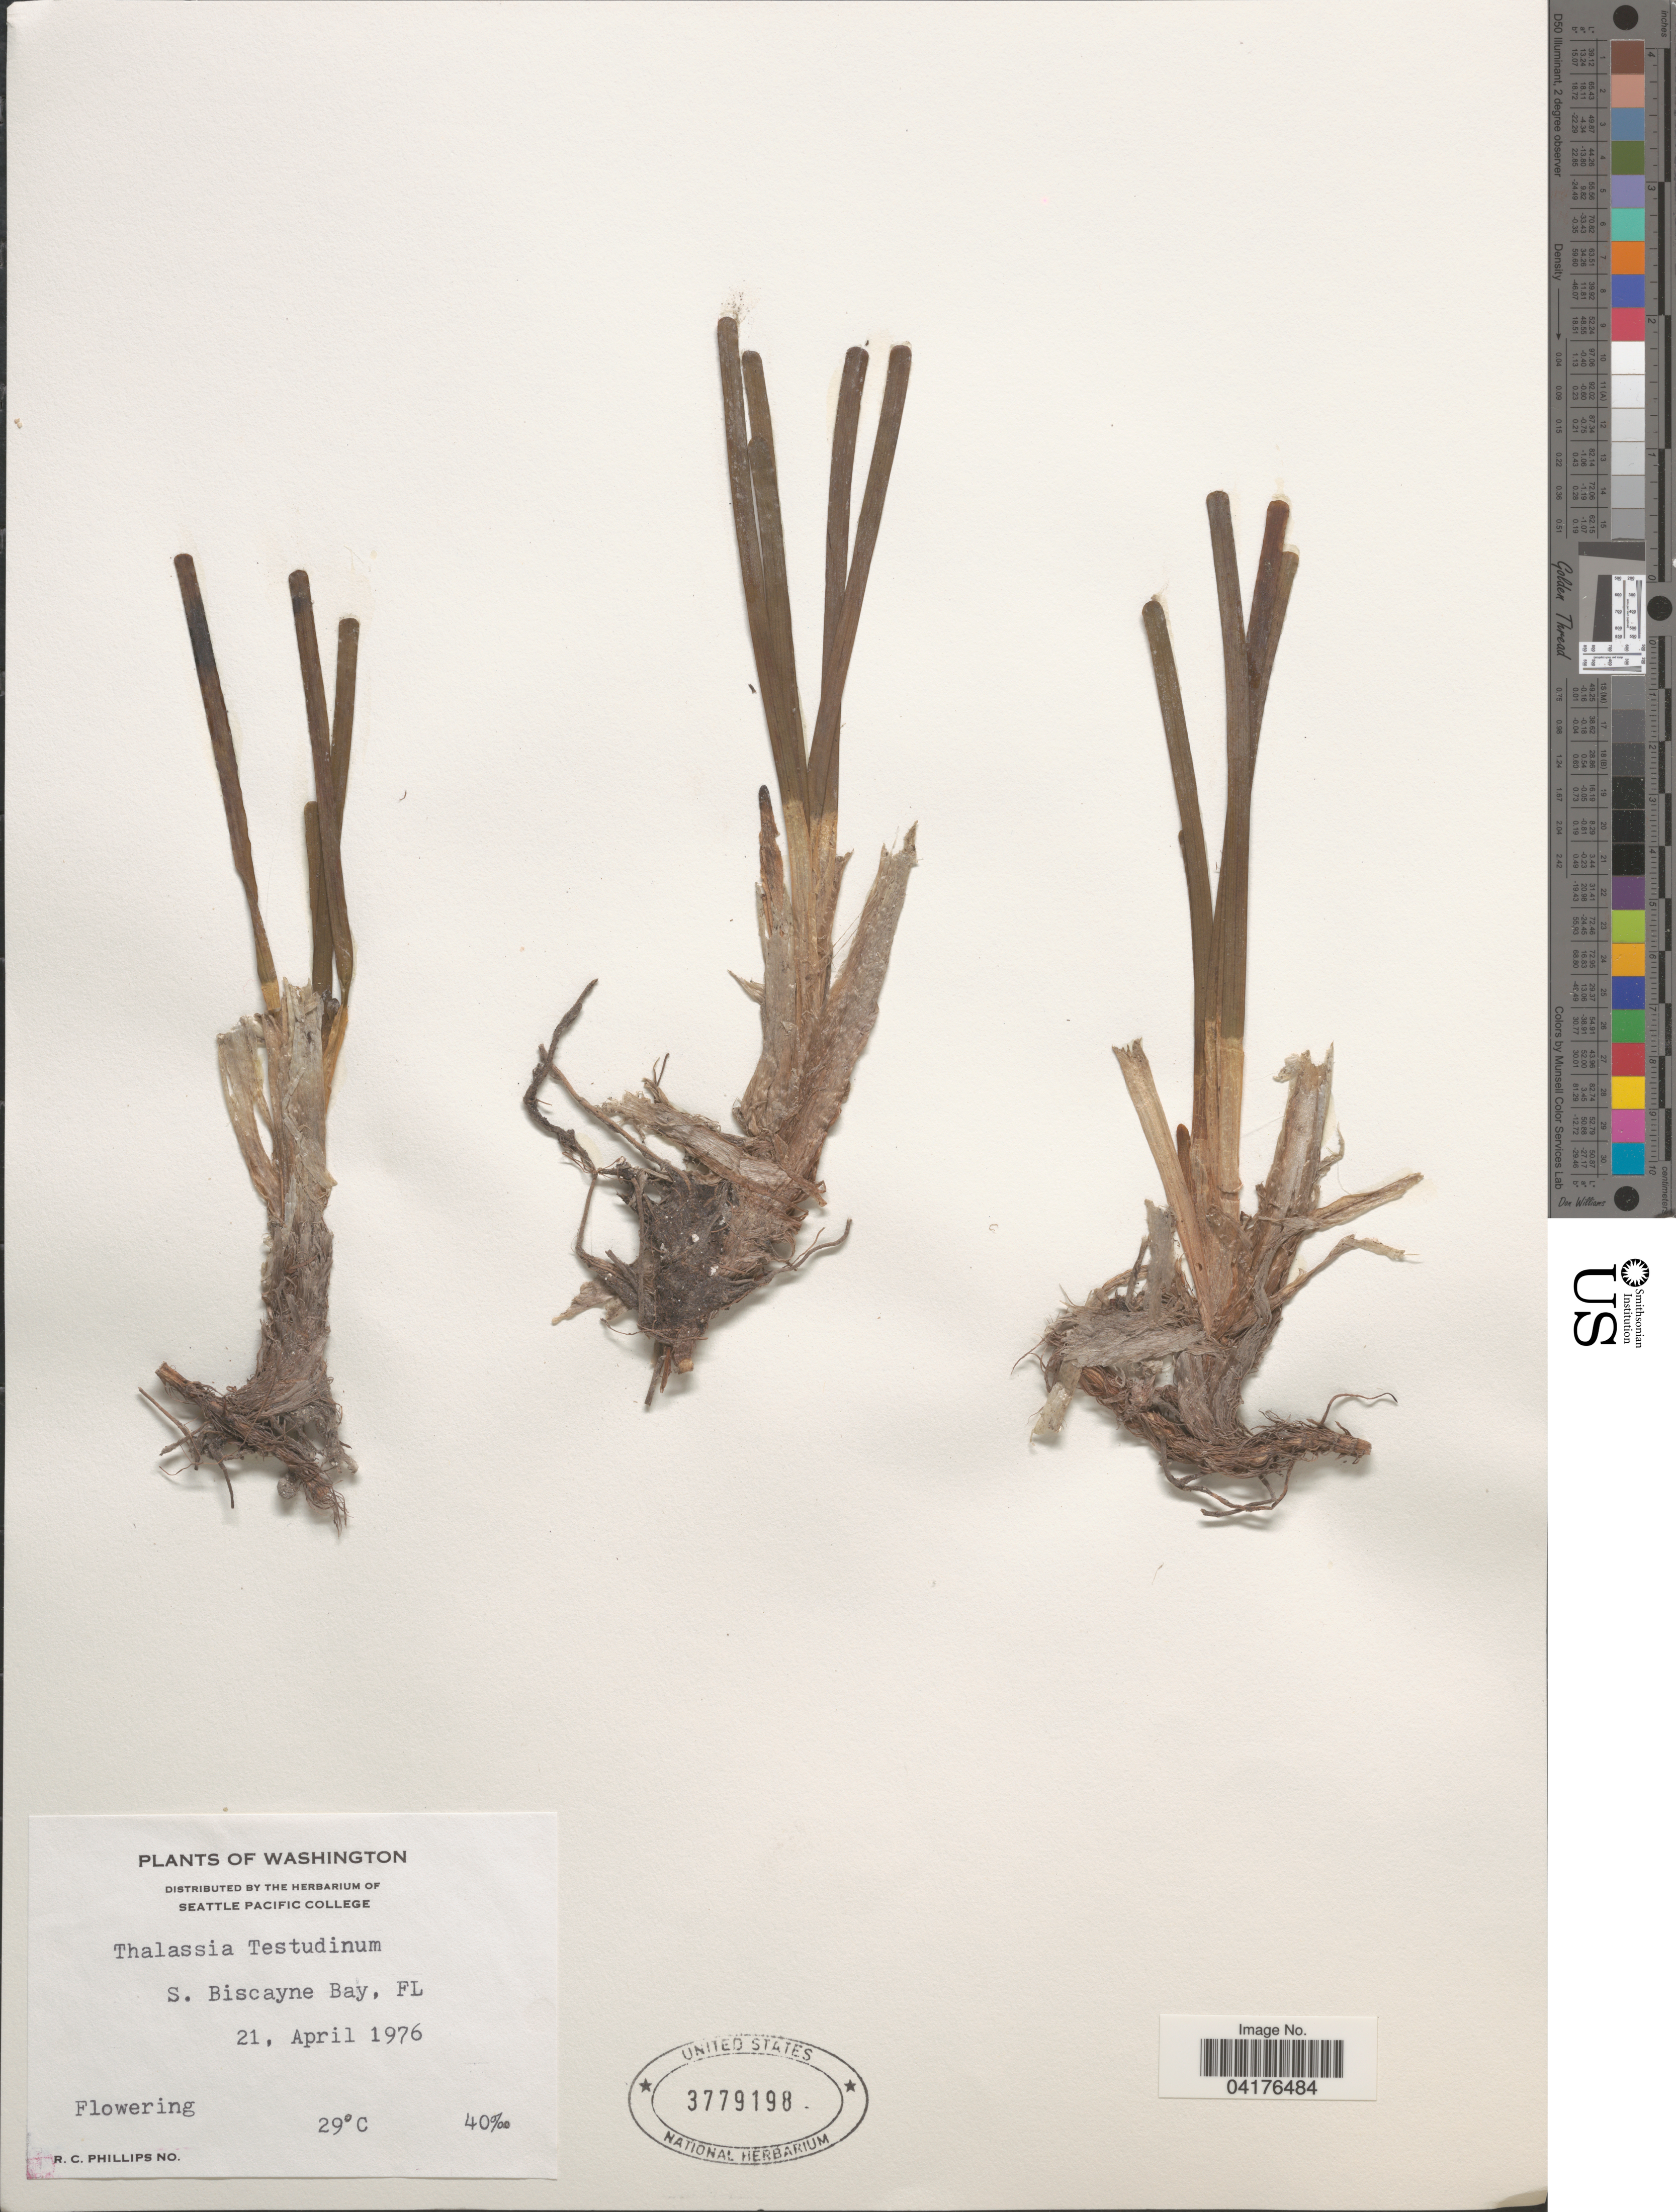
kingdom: Plantae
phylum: Tracheophyta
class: Liliopsida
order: Alismatales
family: Hydrocharitaceae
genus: Thalassia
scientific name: Thalassia testudinum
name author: Banks & Sol. ex K.D. Koenig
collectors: R. C. Phillips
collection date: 1976-04-21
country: United States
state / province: Florida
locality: S. Biscayne Bay, FL.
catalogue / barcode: US 3779198